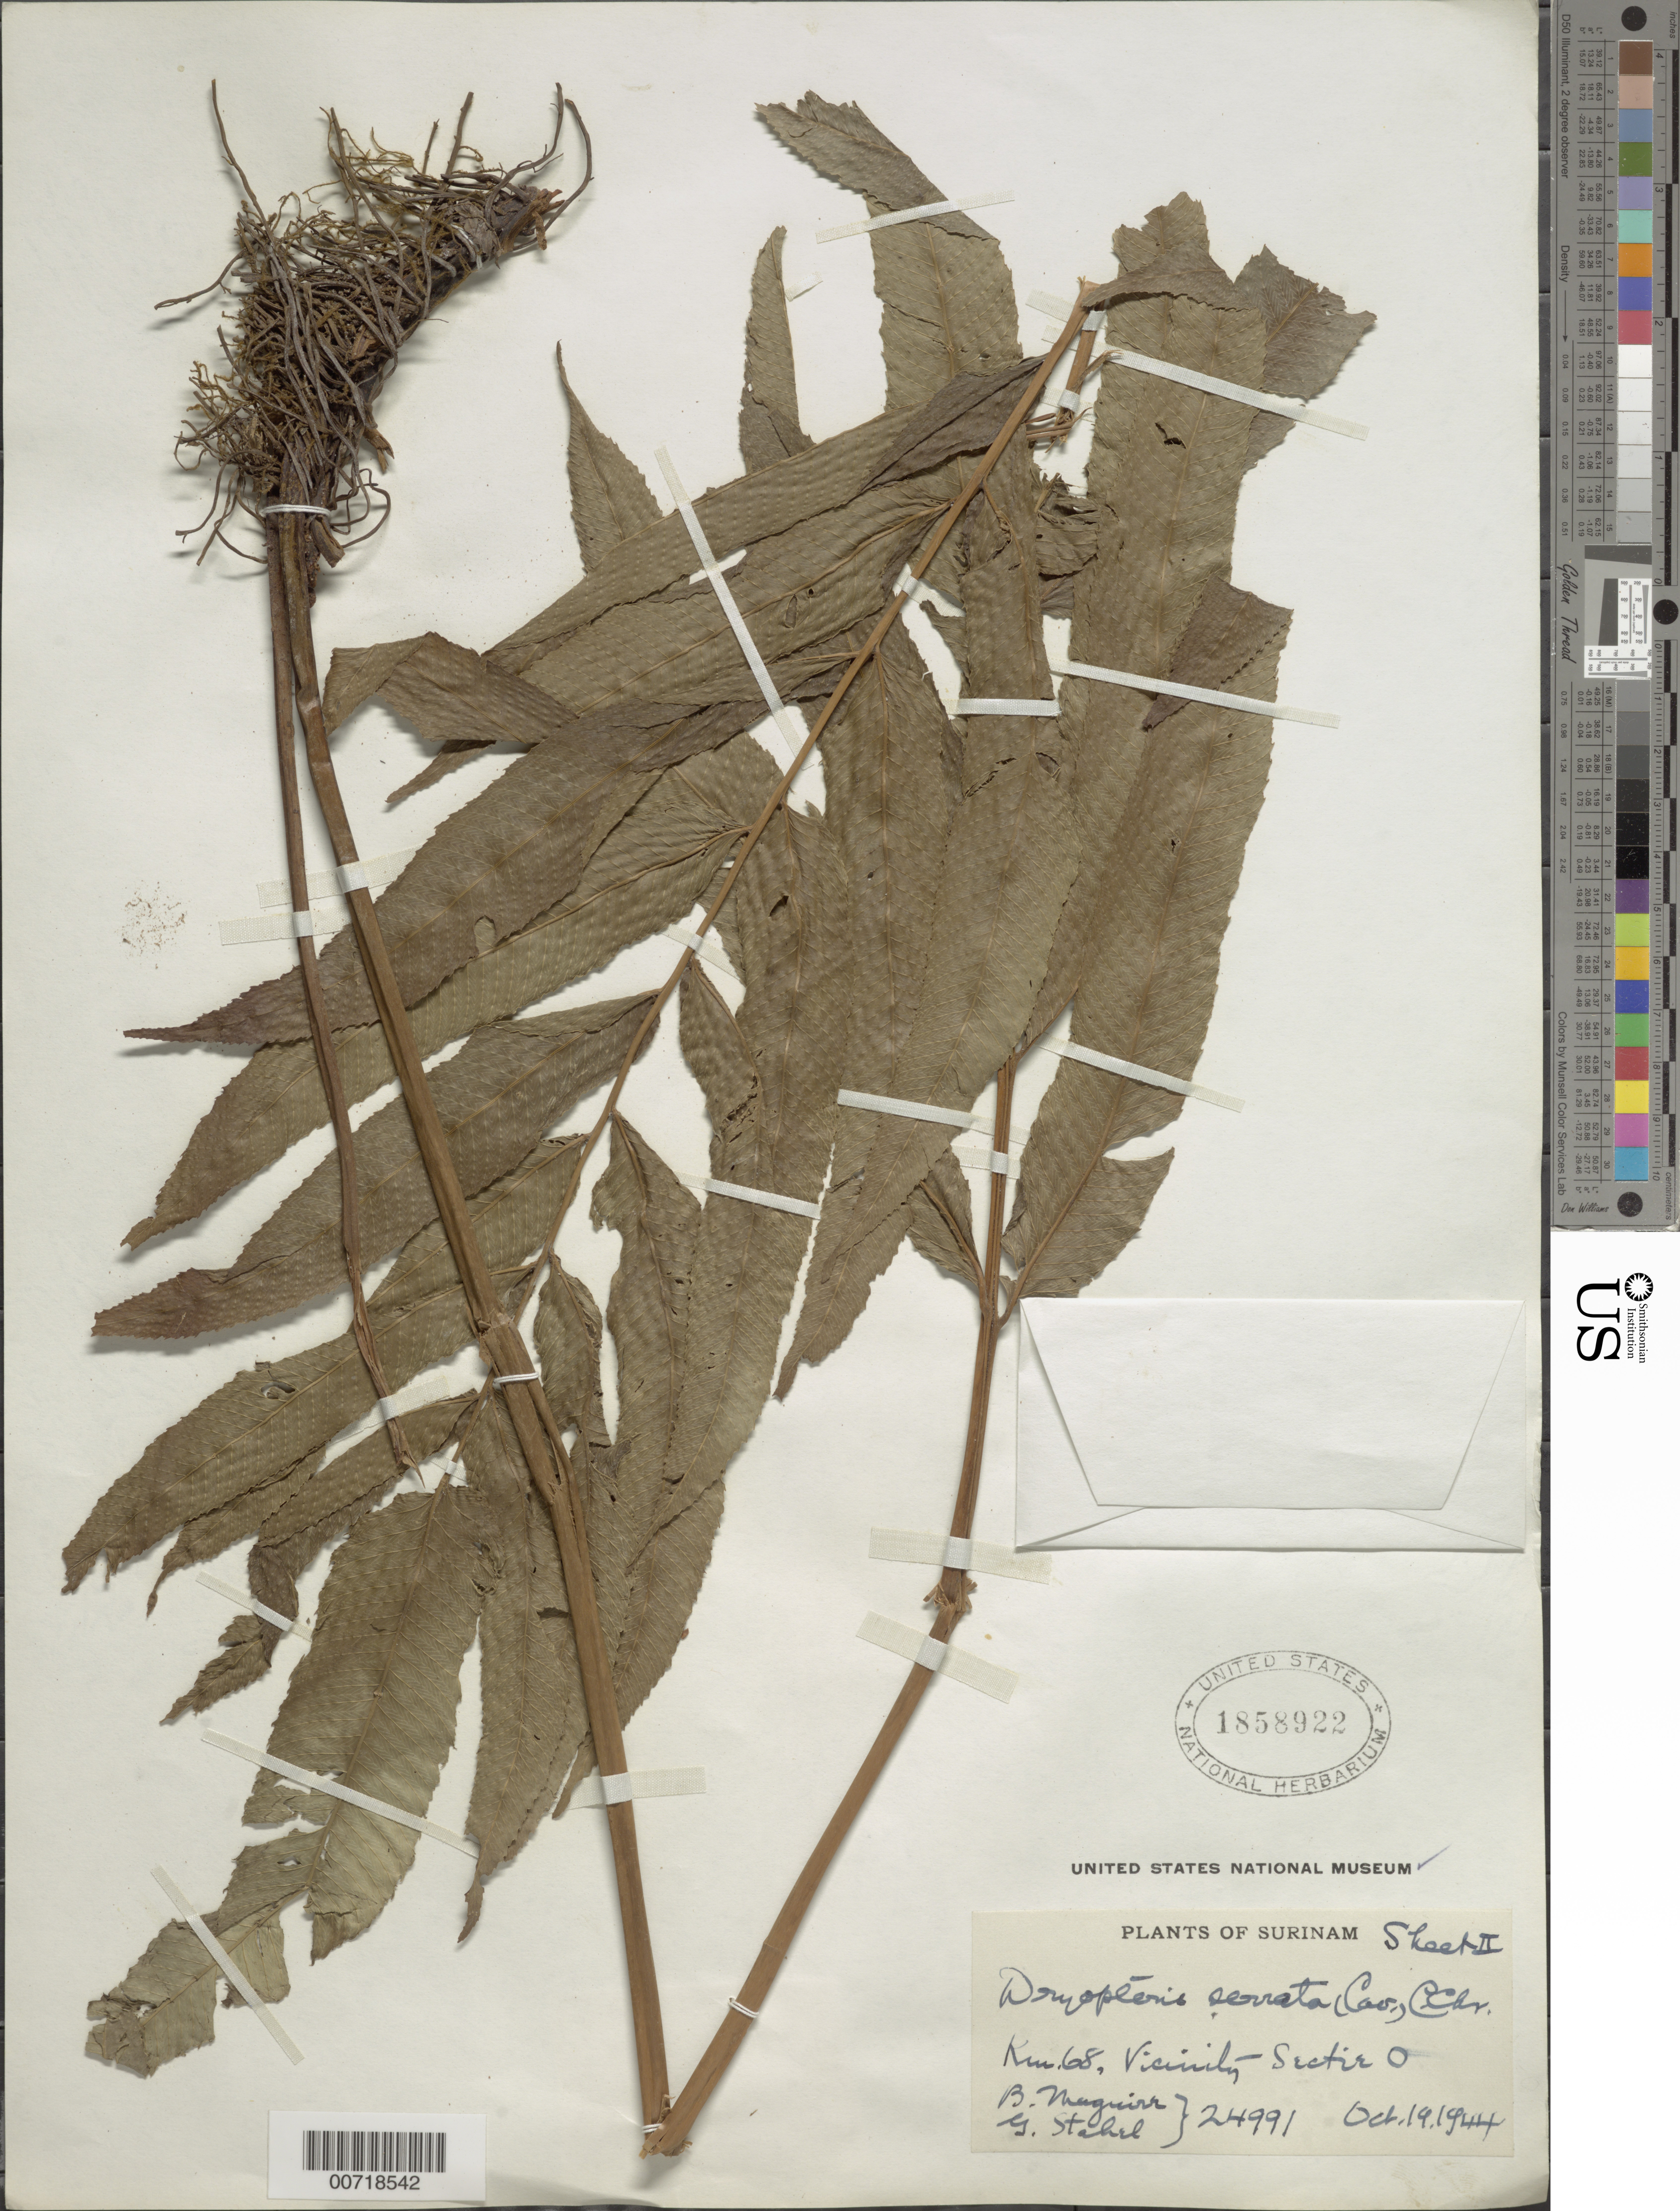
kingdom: Plantae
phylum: Tracheophyta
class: Polypodiopsida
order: Polypodiales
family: Thelypteridaceae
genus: Meniscium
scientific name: Meniscium serratum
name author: Cav.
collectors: B. Maguire & G. Stahel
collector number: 24991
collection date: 1944-10-19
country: Suriname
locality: Km 68, Vicinity Sectie O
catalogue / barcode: US 1858922